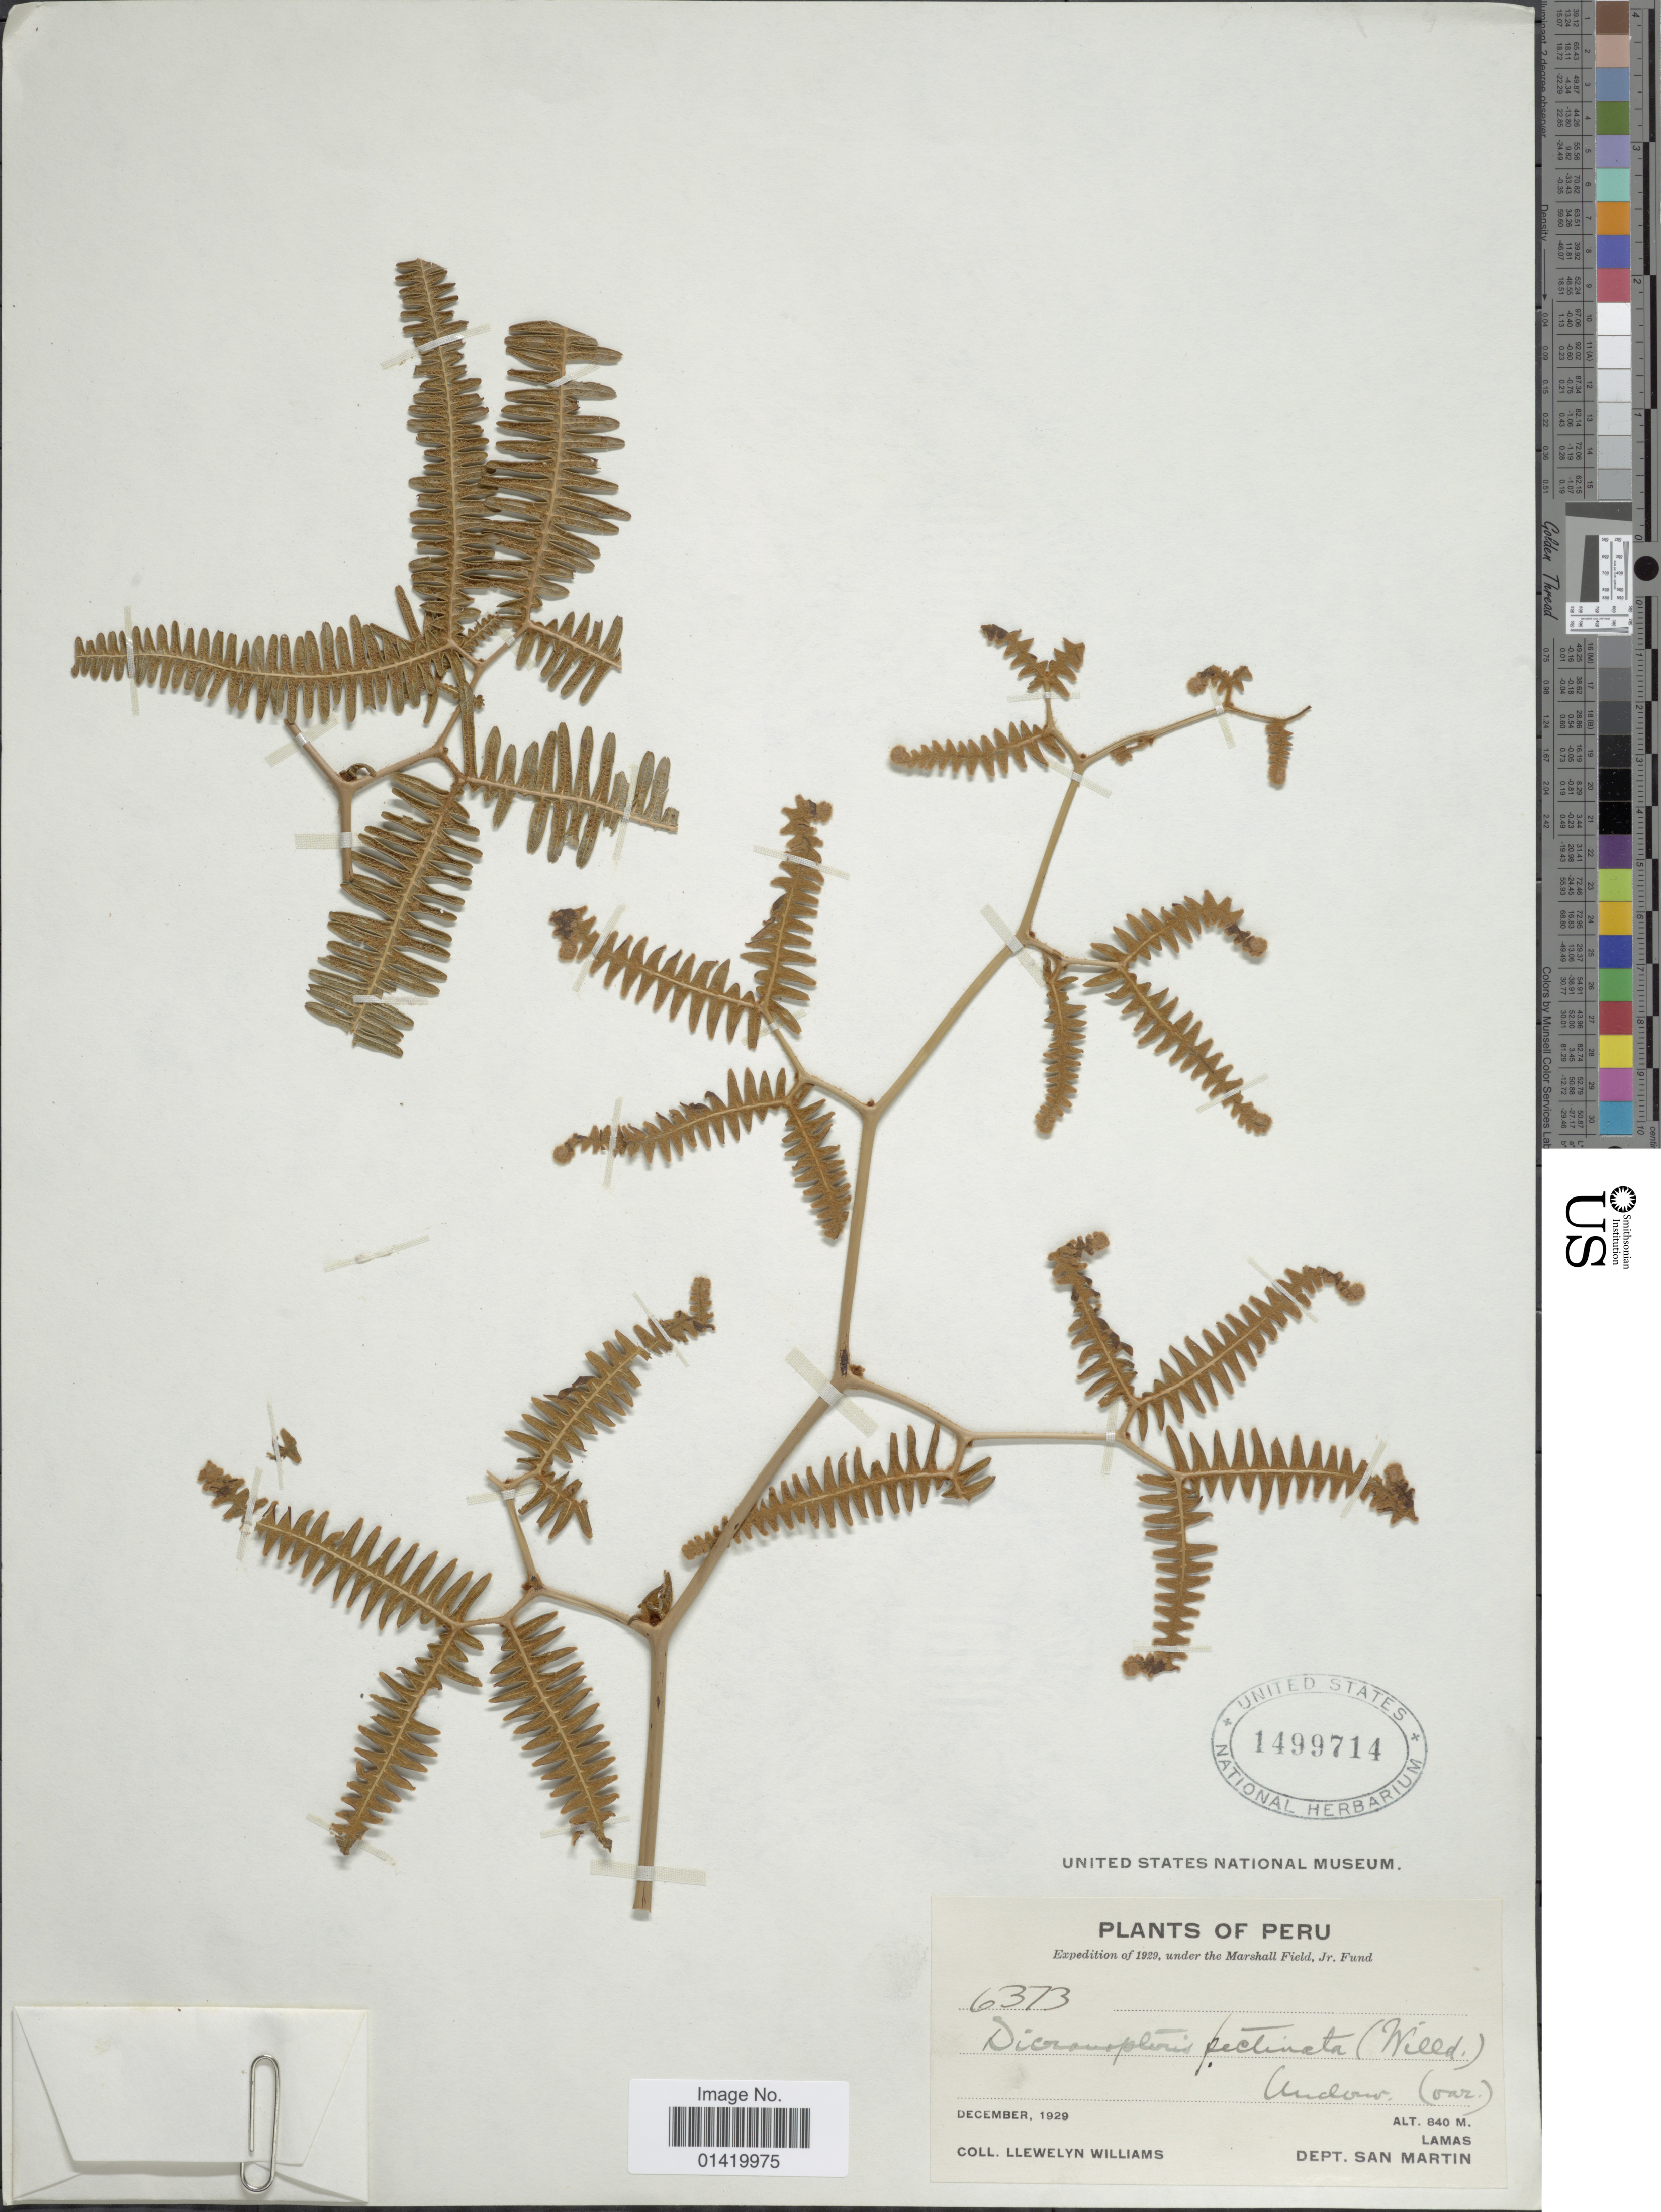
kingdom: Plantae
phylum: Tracheophyta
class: Polypodiopsida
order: Gleicheniales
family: Gleicheniaceae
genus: Gleichenella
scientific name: Gleichenella pectinata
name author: (Willd.) Ching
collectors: Ll. Williams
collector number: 6373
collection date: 1929-12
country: Peru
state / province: San Martín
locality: Lamas, Dept San Martin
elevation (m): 840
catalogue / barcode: US 1499714